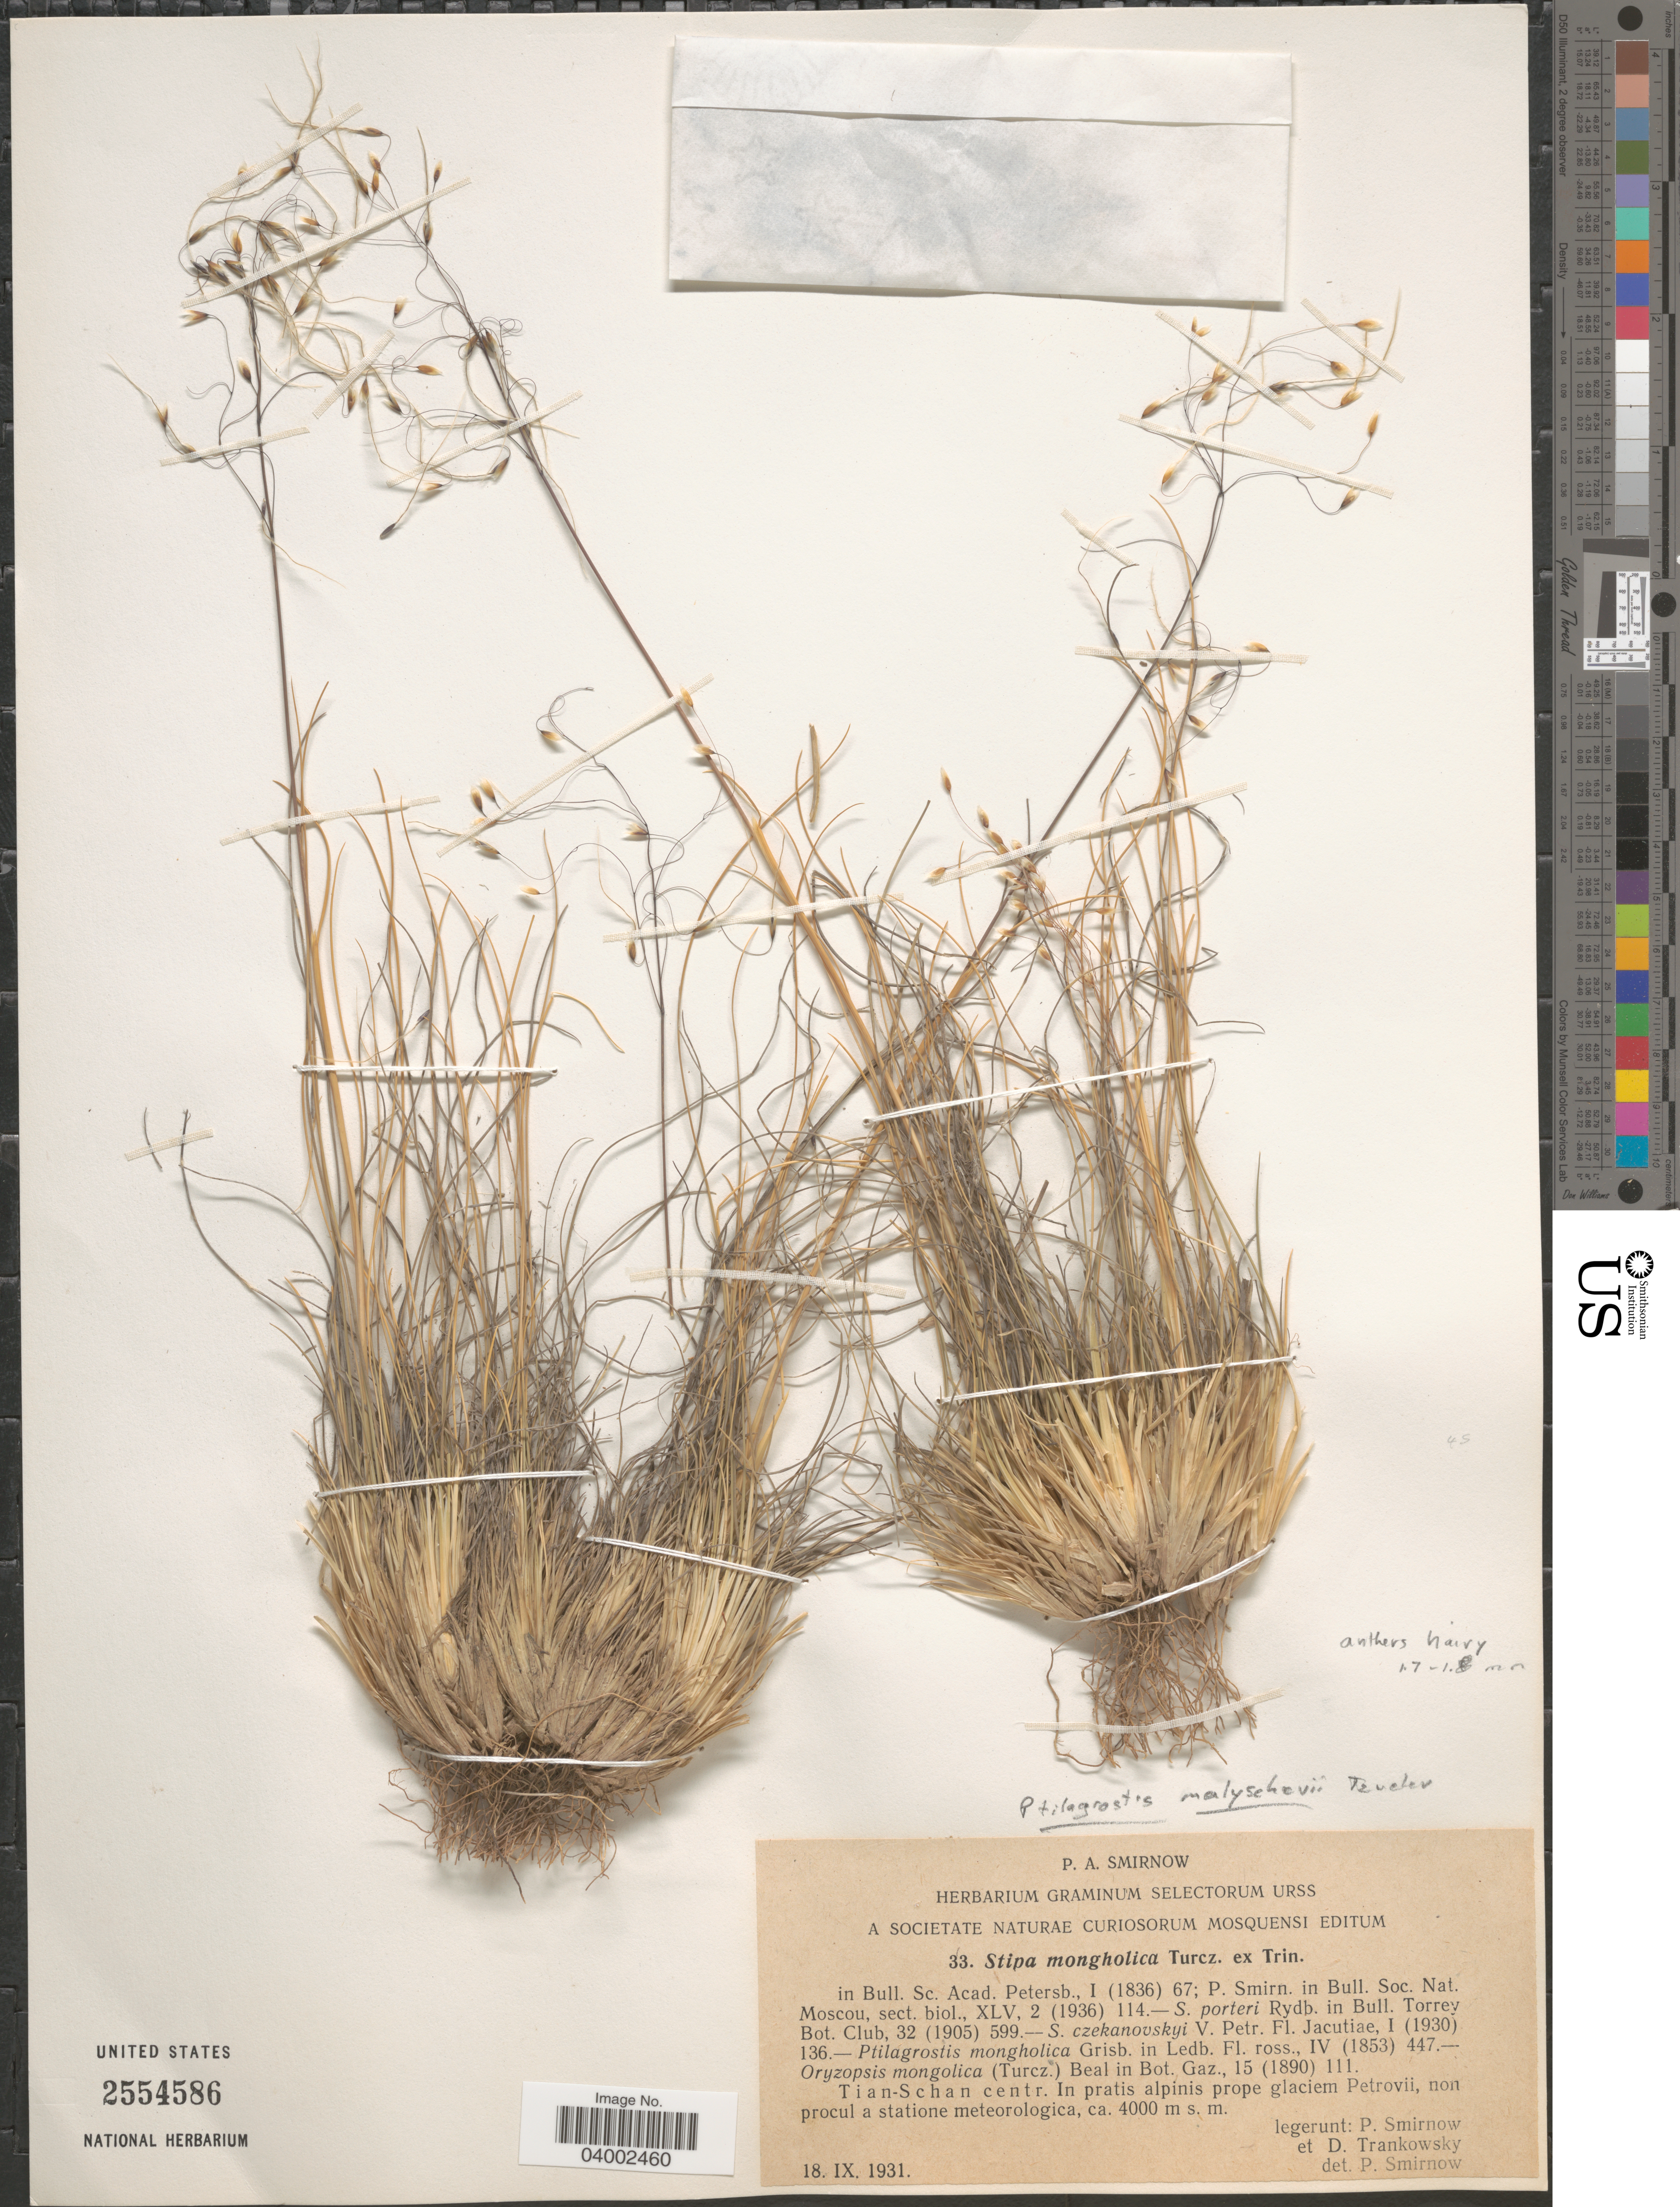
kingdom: Plantae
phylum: Tracheophyta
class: Liliopsida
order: Poales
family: Poaceae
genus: Ptilagrostis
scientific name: Ptilagrostis malyschevii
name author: Tzvelev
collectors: P. Smirnow & D. Trankowsky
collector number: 33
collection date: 1931-09-18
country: Kyrgyzstan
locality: Tian-Schan centr. In pratis alpinis prope glaciem Petrovii, non procul a statione meteorologica.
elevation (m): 4000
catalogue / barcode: US 2554586